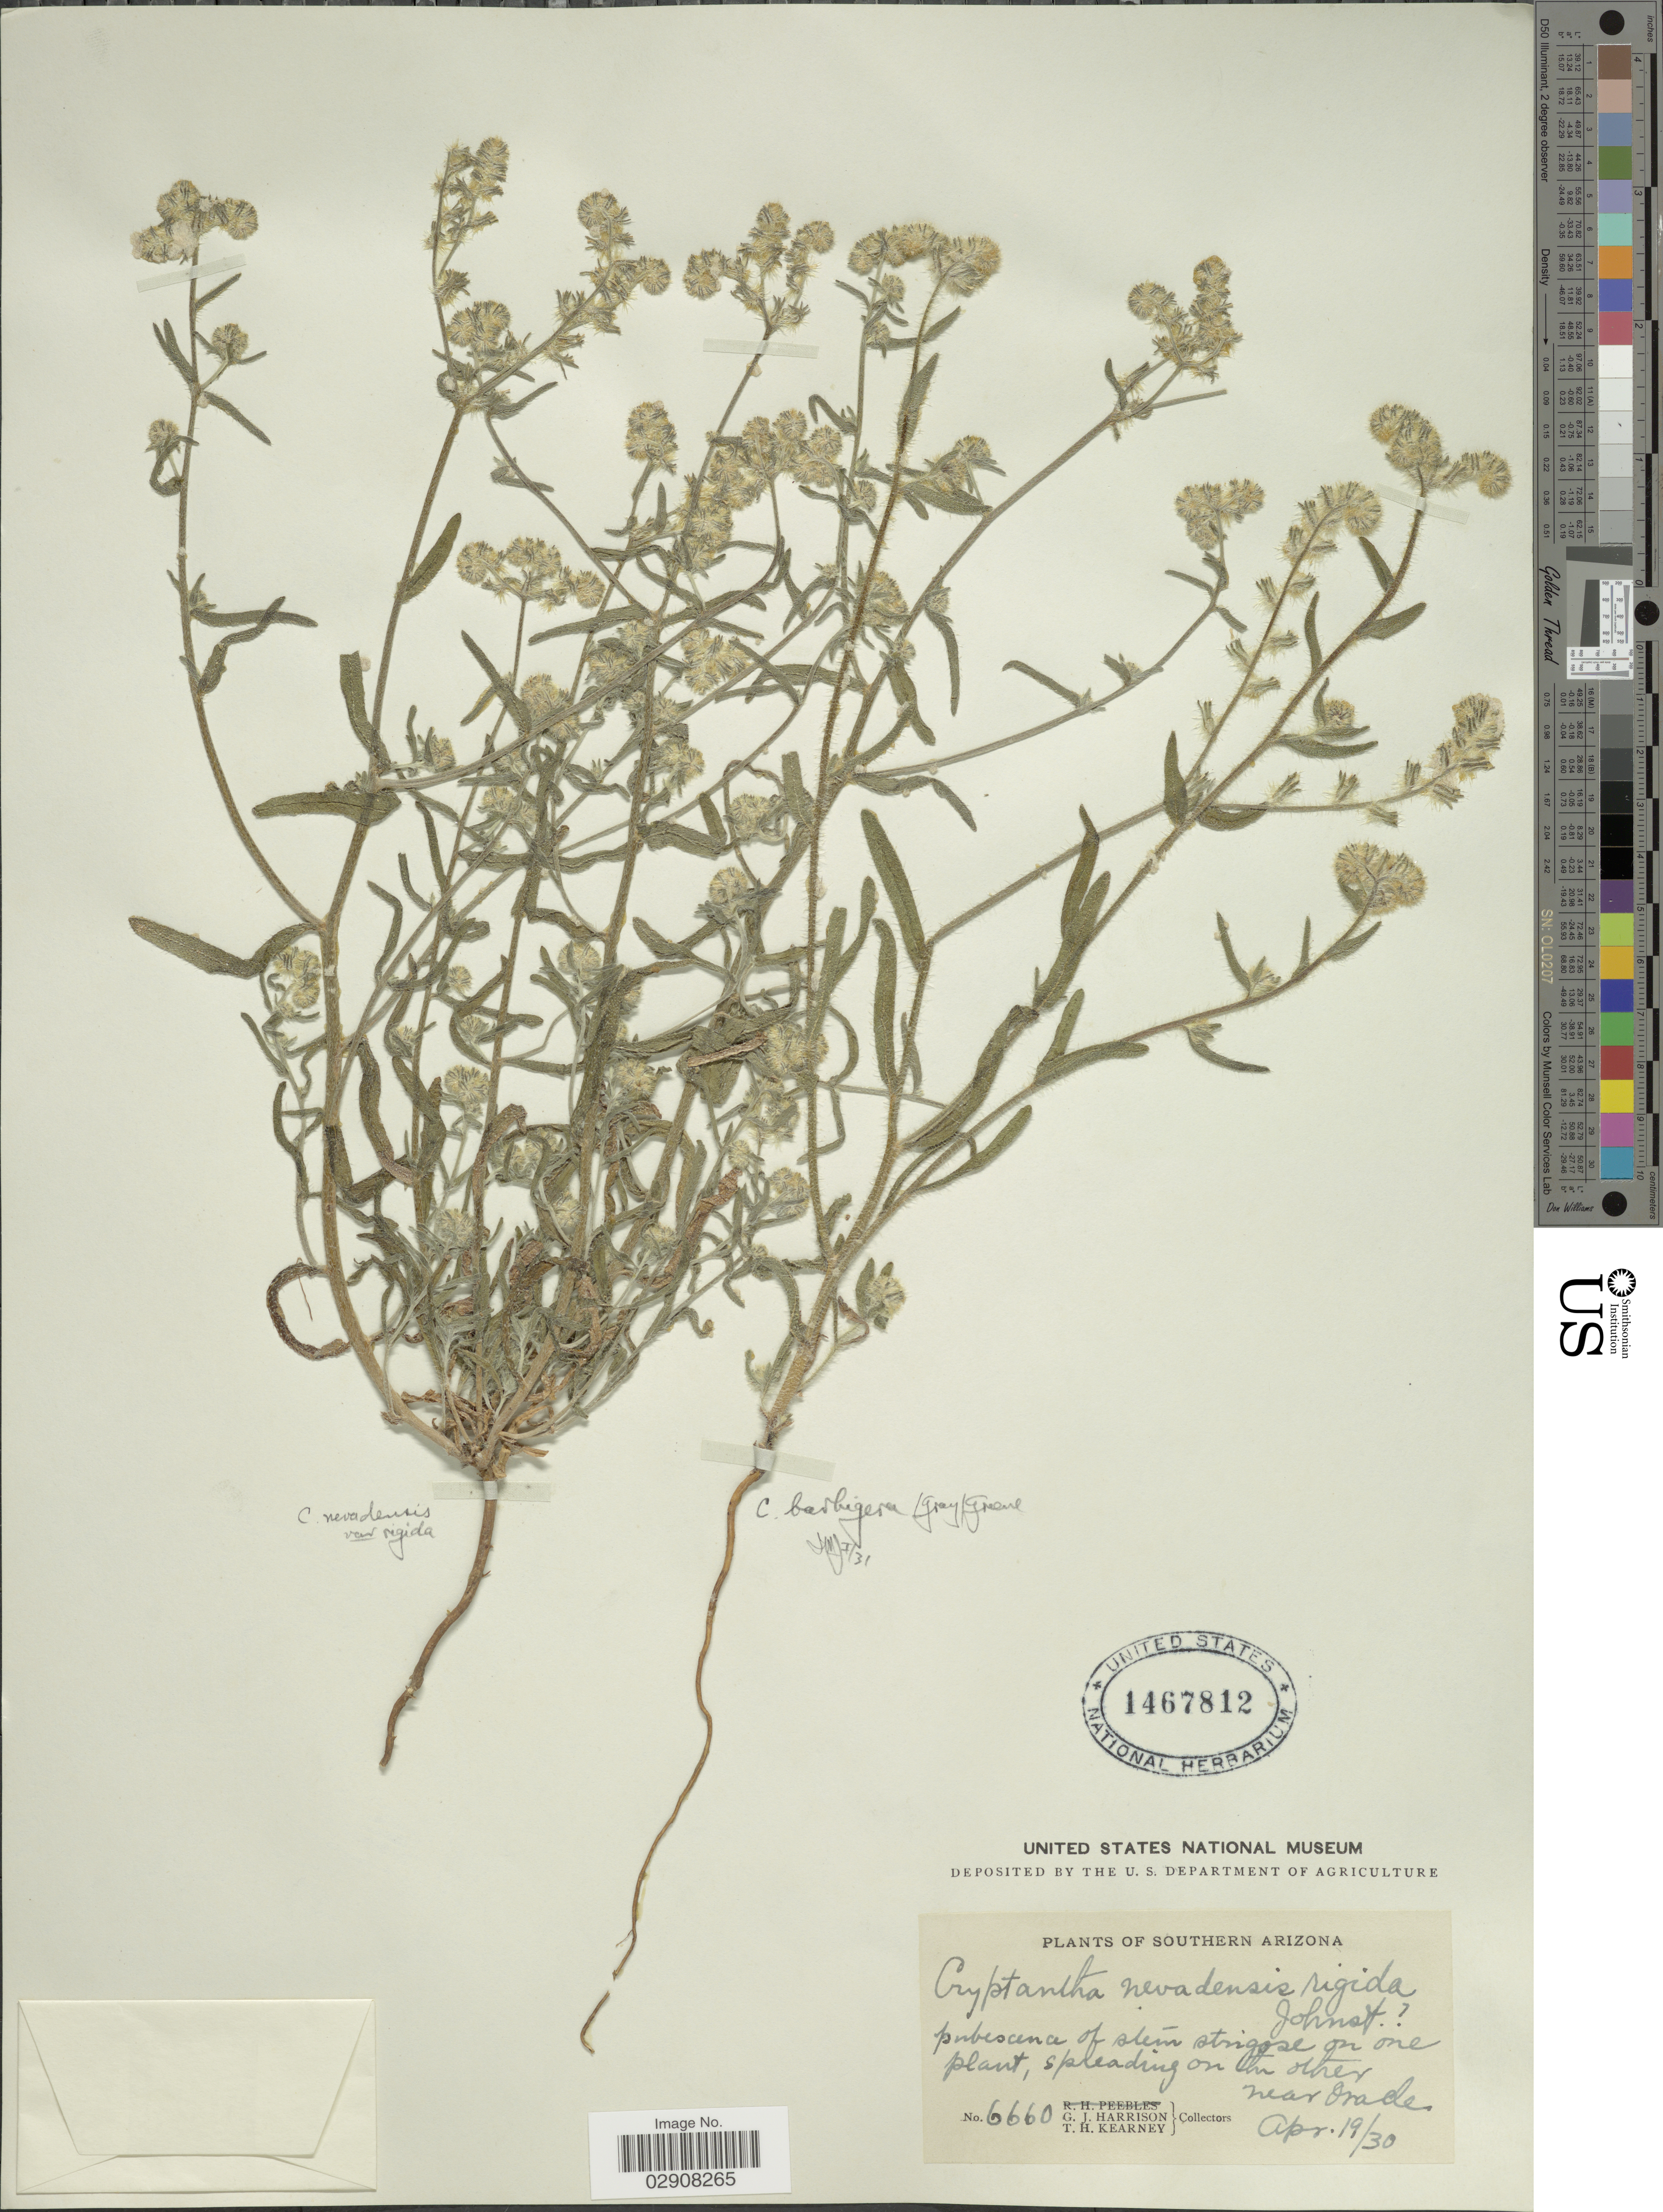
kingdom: Plantae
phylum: Tracheophyta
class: Magnoliopsida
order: Boraginales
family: Boraginaceae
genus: Cryptantha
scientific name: Cryptantha nevadensis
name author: A. Nelson & P.B. Kenn.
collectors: G. J. Harrison & T. H. Kearney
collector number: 6660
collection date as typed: Transcribed d/m/y: 19/4/30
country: United States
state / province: Arizona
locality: Southern Arizona. Spreading on the other near Oracle.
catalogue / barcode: US 1467812